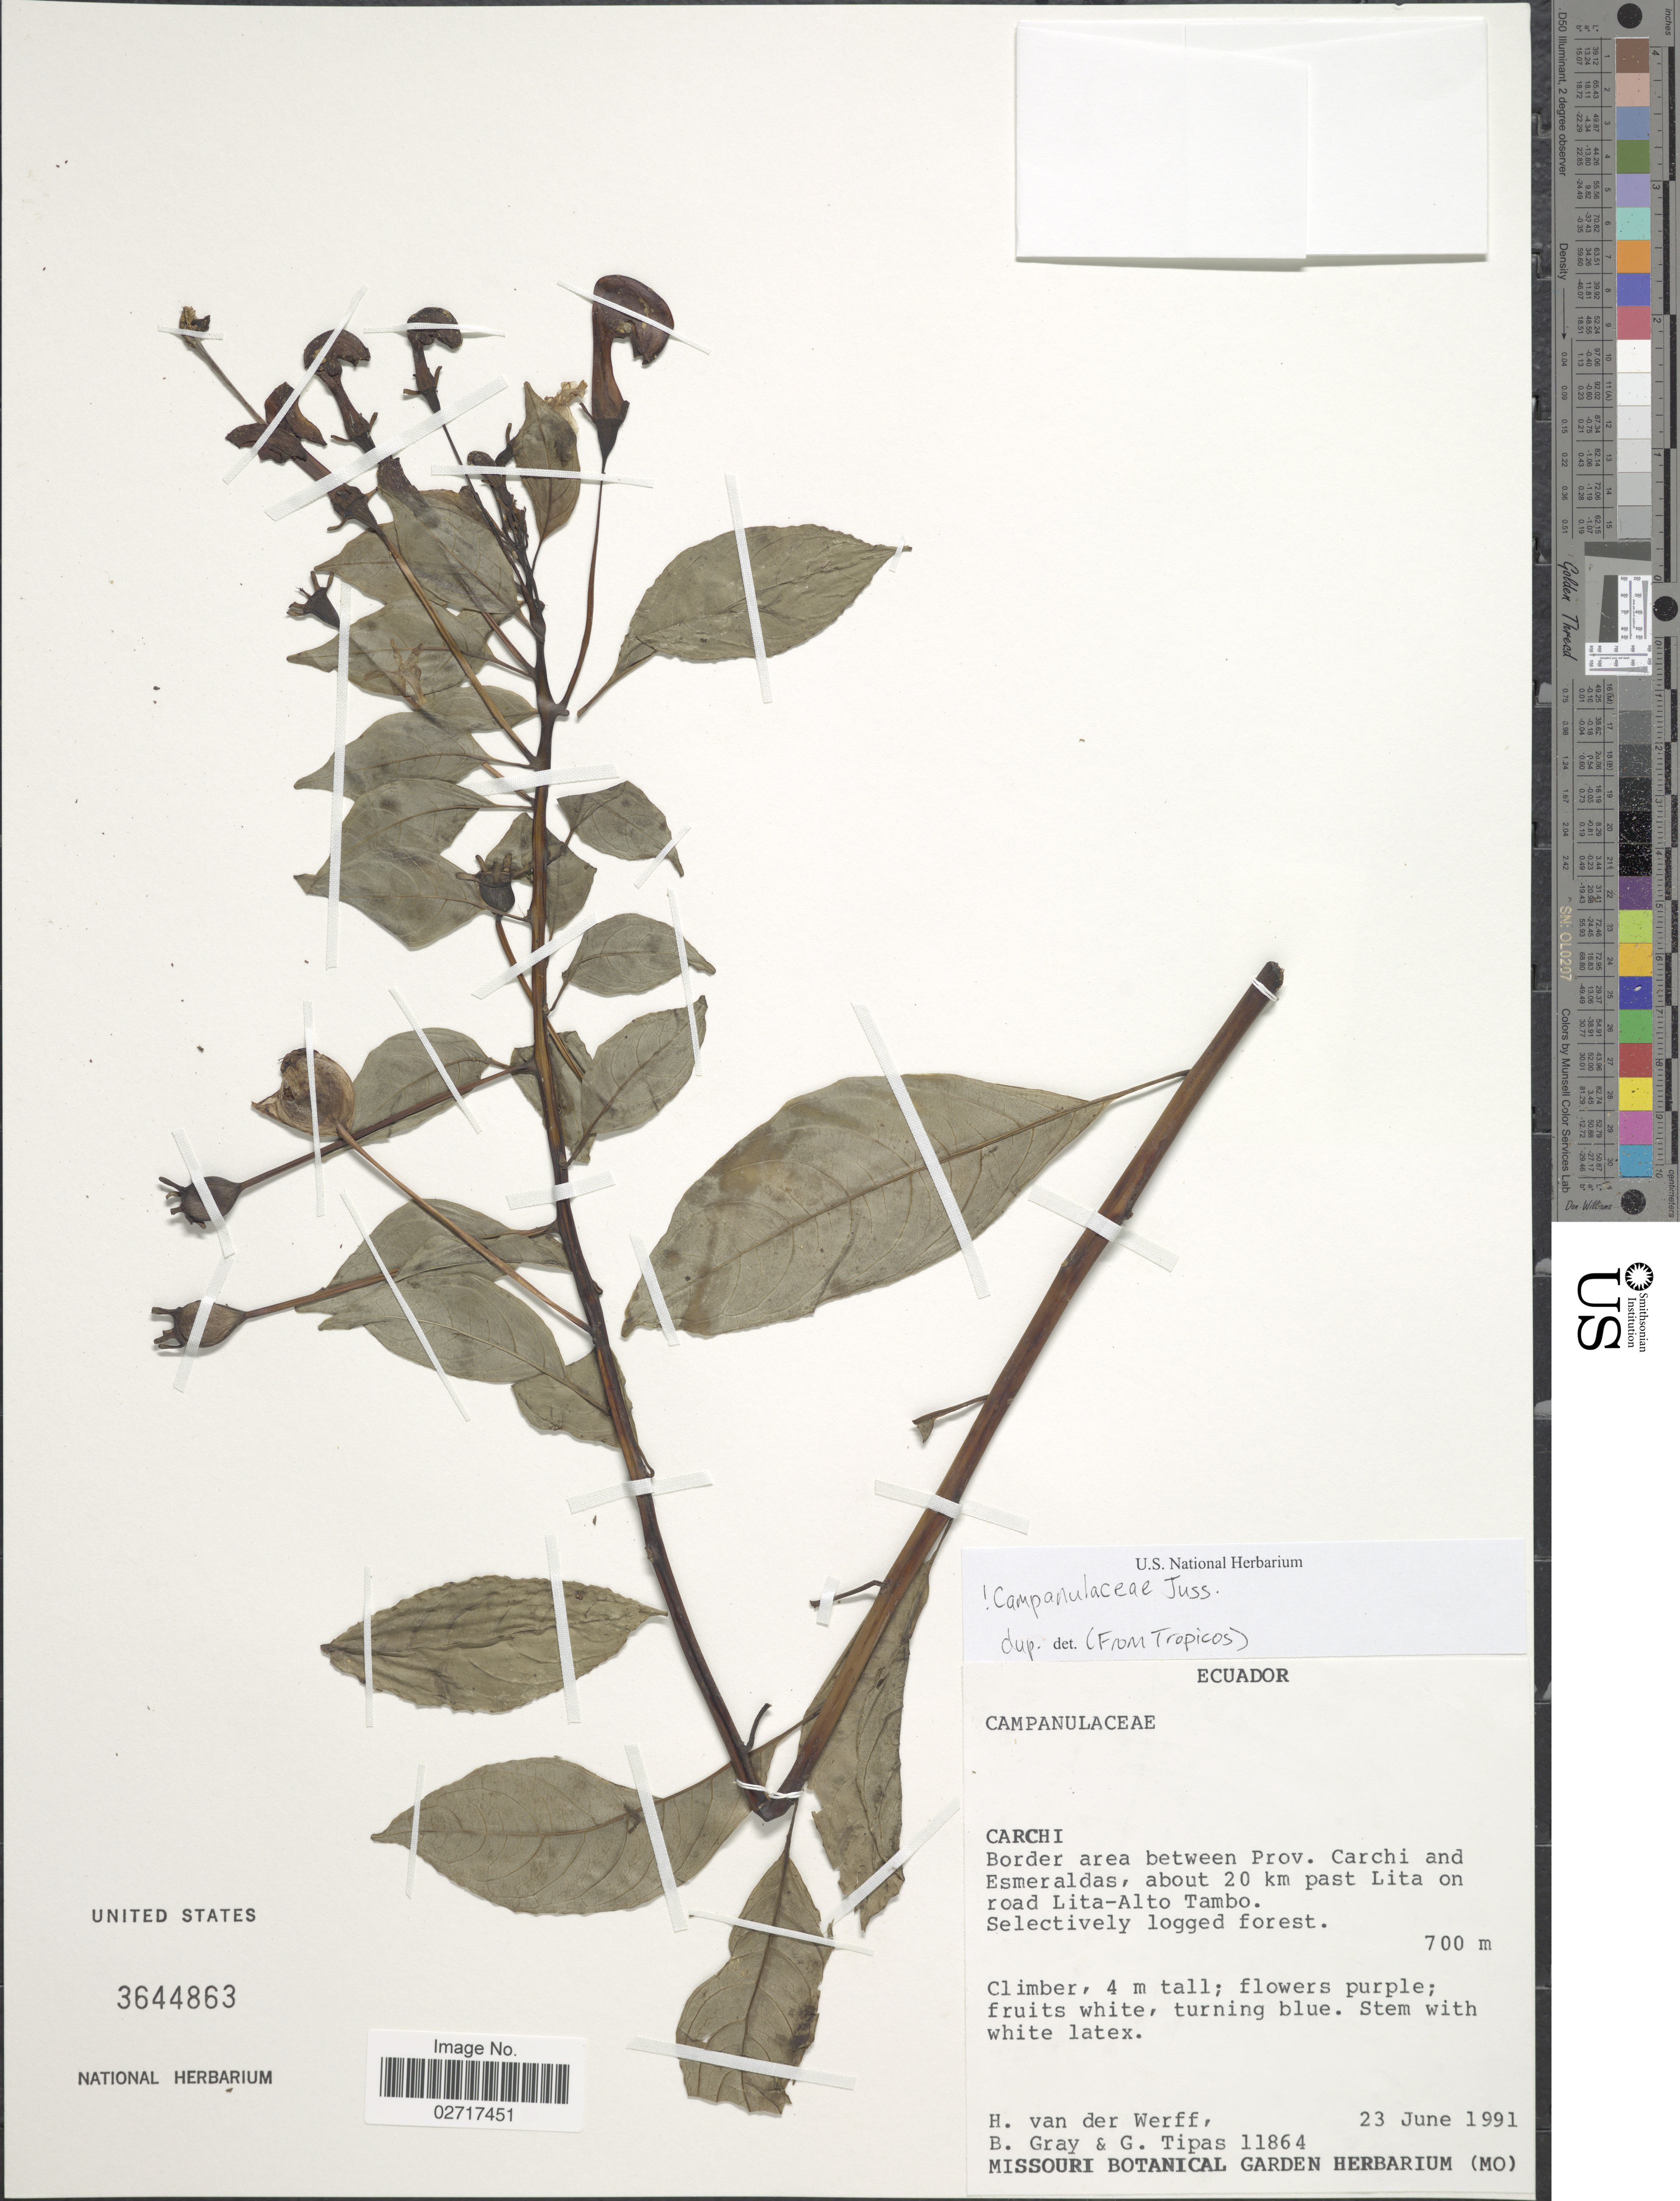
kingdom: Plantae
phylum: Tracheophyta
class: Magnoliopsida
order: Asterales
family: Campanulaceae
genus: Burmeistera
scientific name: Burmeistera sp.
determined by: Lagomarsino, L. P.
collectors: H. van der Werff, B. Gray & G. Tipas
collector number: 11864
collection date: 1991-06-23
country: Ecuador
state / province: Carchi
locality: Border area between Prov. Carchi and Esmeraldas, about 20 km past Lita on road Lita-Alto Tambo.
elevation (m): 700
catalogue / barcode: US 3644863